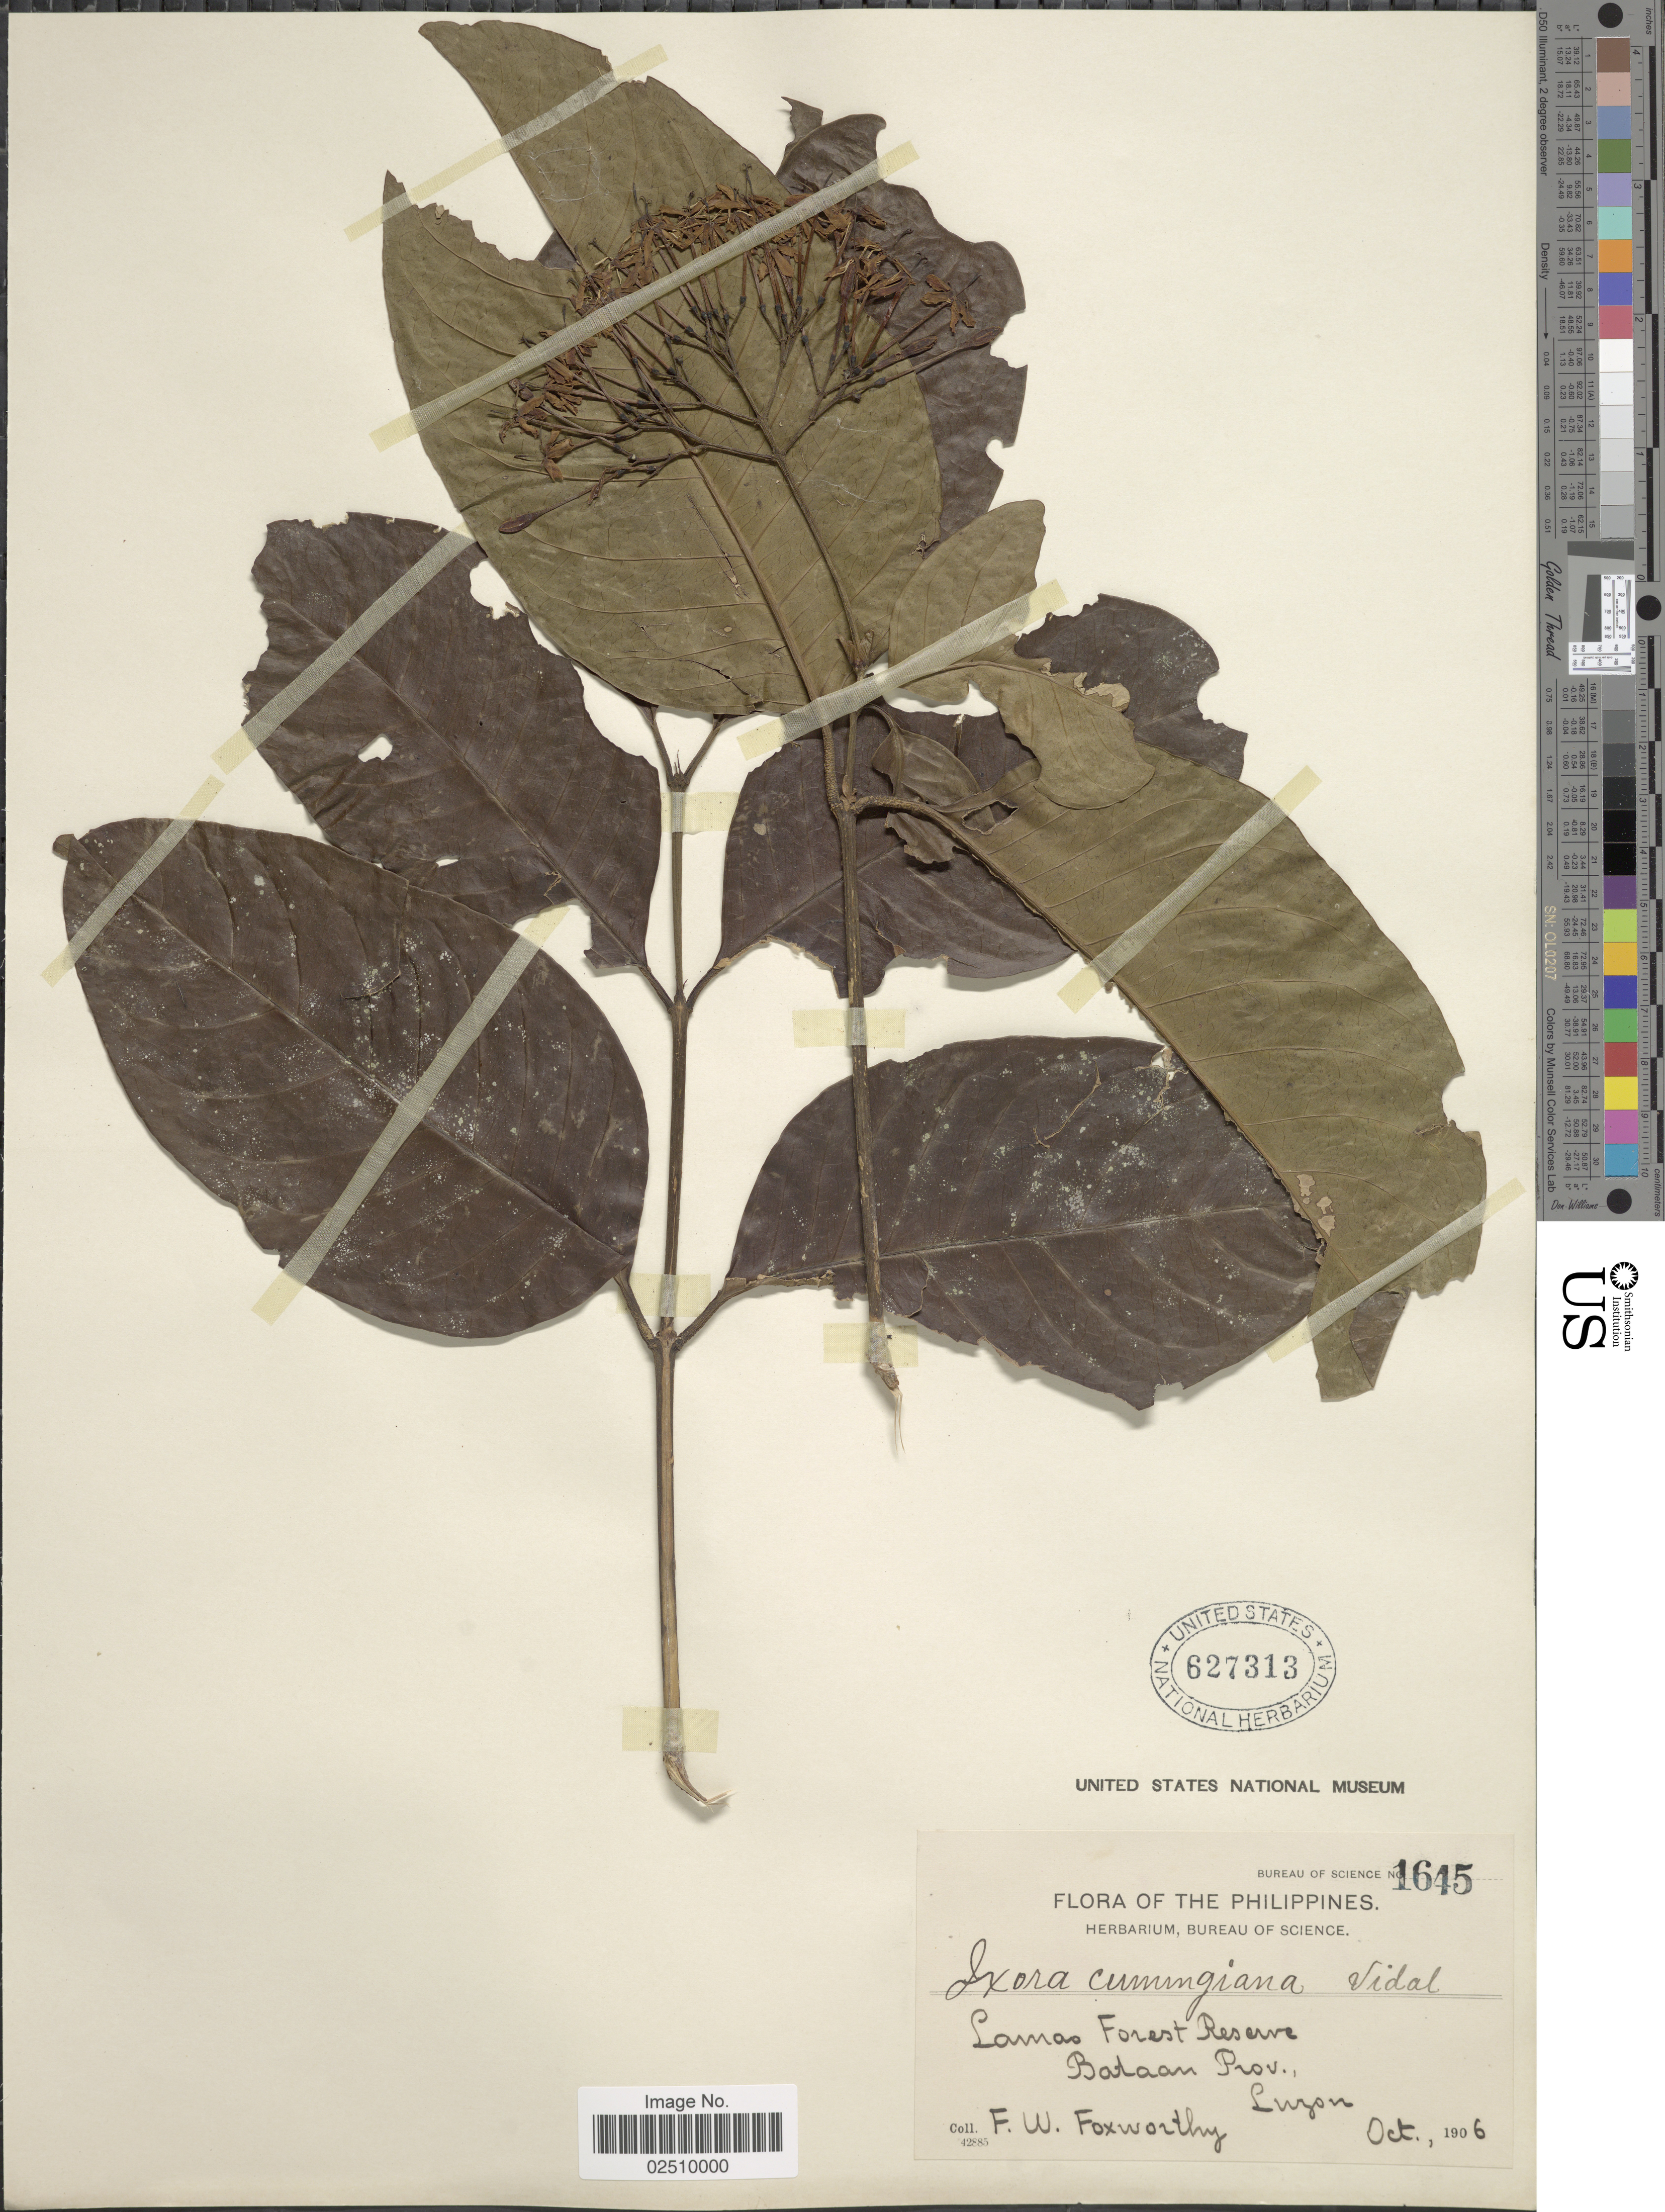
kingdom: Plantae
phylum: Tracheophyta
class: Magnoliopsida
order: Gentianales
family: Rubiaceae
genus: Ixora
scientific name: Ixora cumingiana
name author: S. Vidal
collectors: F. W. Foxworthy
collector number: Bureau of Science 1645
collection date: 1906-10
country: Philippines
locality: Lamao Forest Reserve, Bataan Prov. Luzon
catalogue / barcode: US 627313